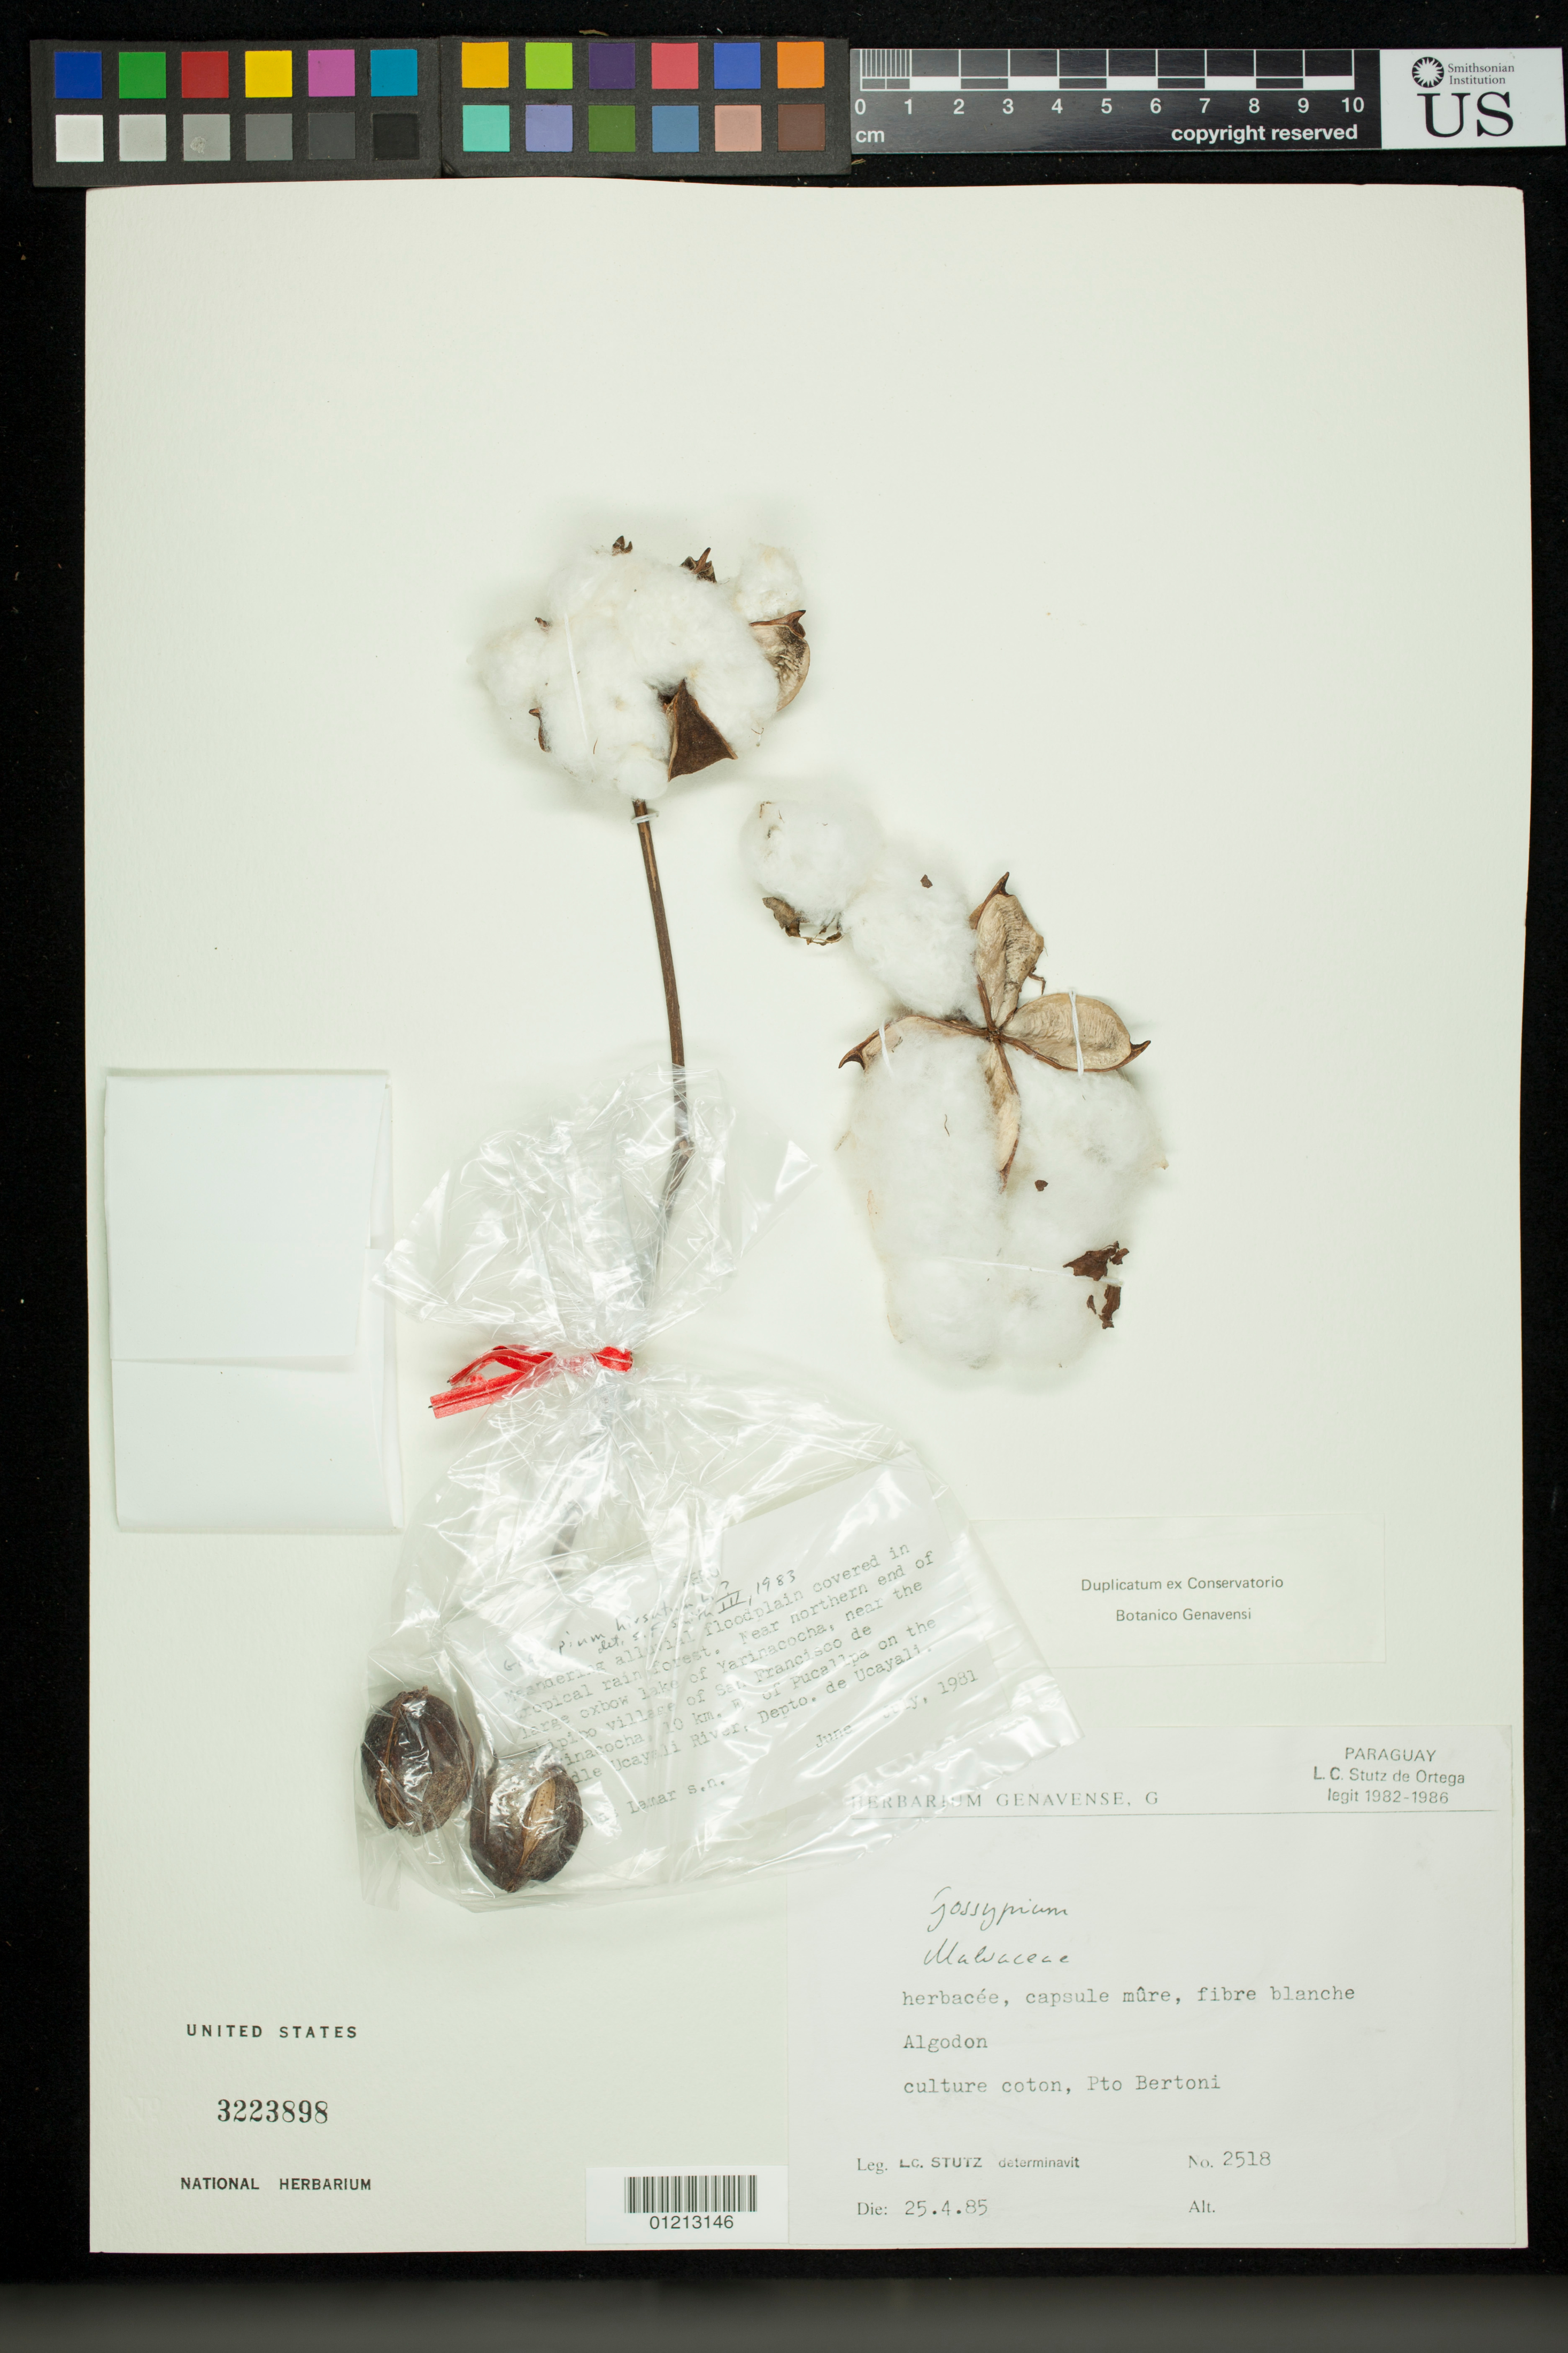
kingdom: Plantae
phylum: Tracheophyta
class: Magnoliopsida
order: Malvales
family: Malvaceae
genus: Gossypium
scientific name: Gossypium sp.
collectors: L. C. Stutz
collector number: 2518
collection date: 1985-04-25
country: Paraguay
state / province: Alto Paraná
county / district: Puerto Bertoni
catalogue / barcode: US 3223898